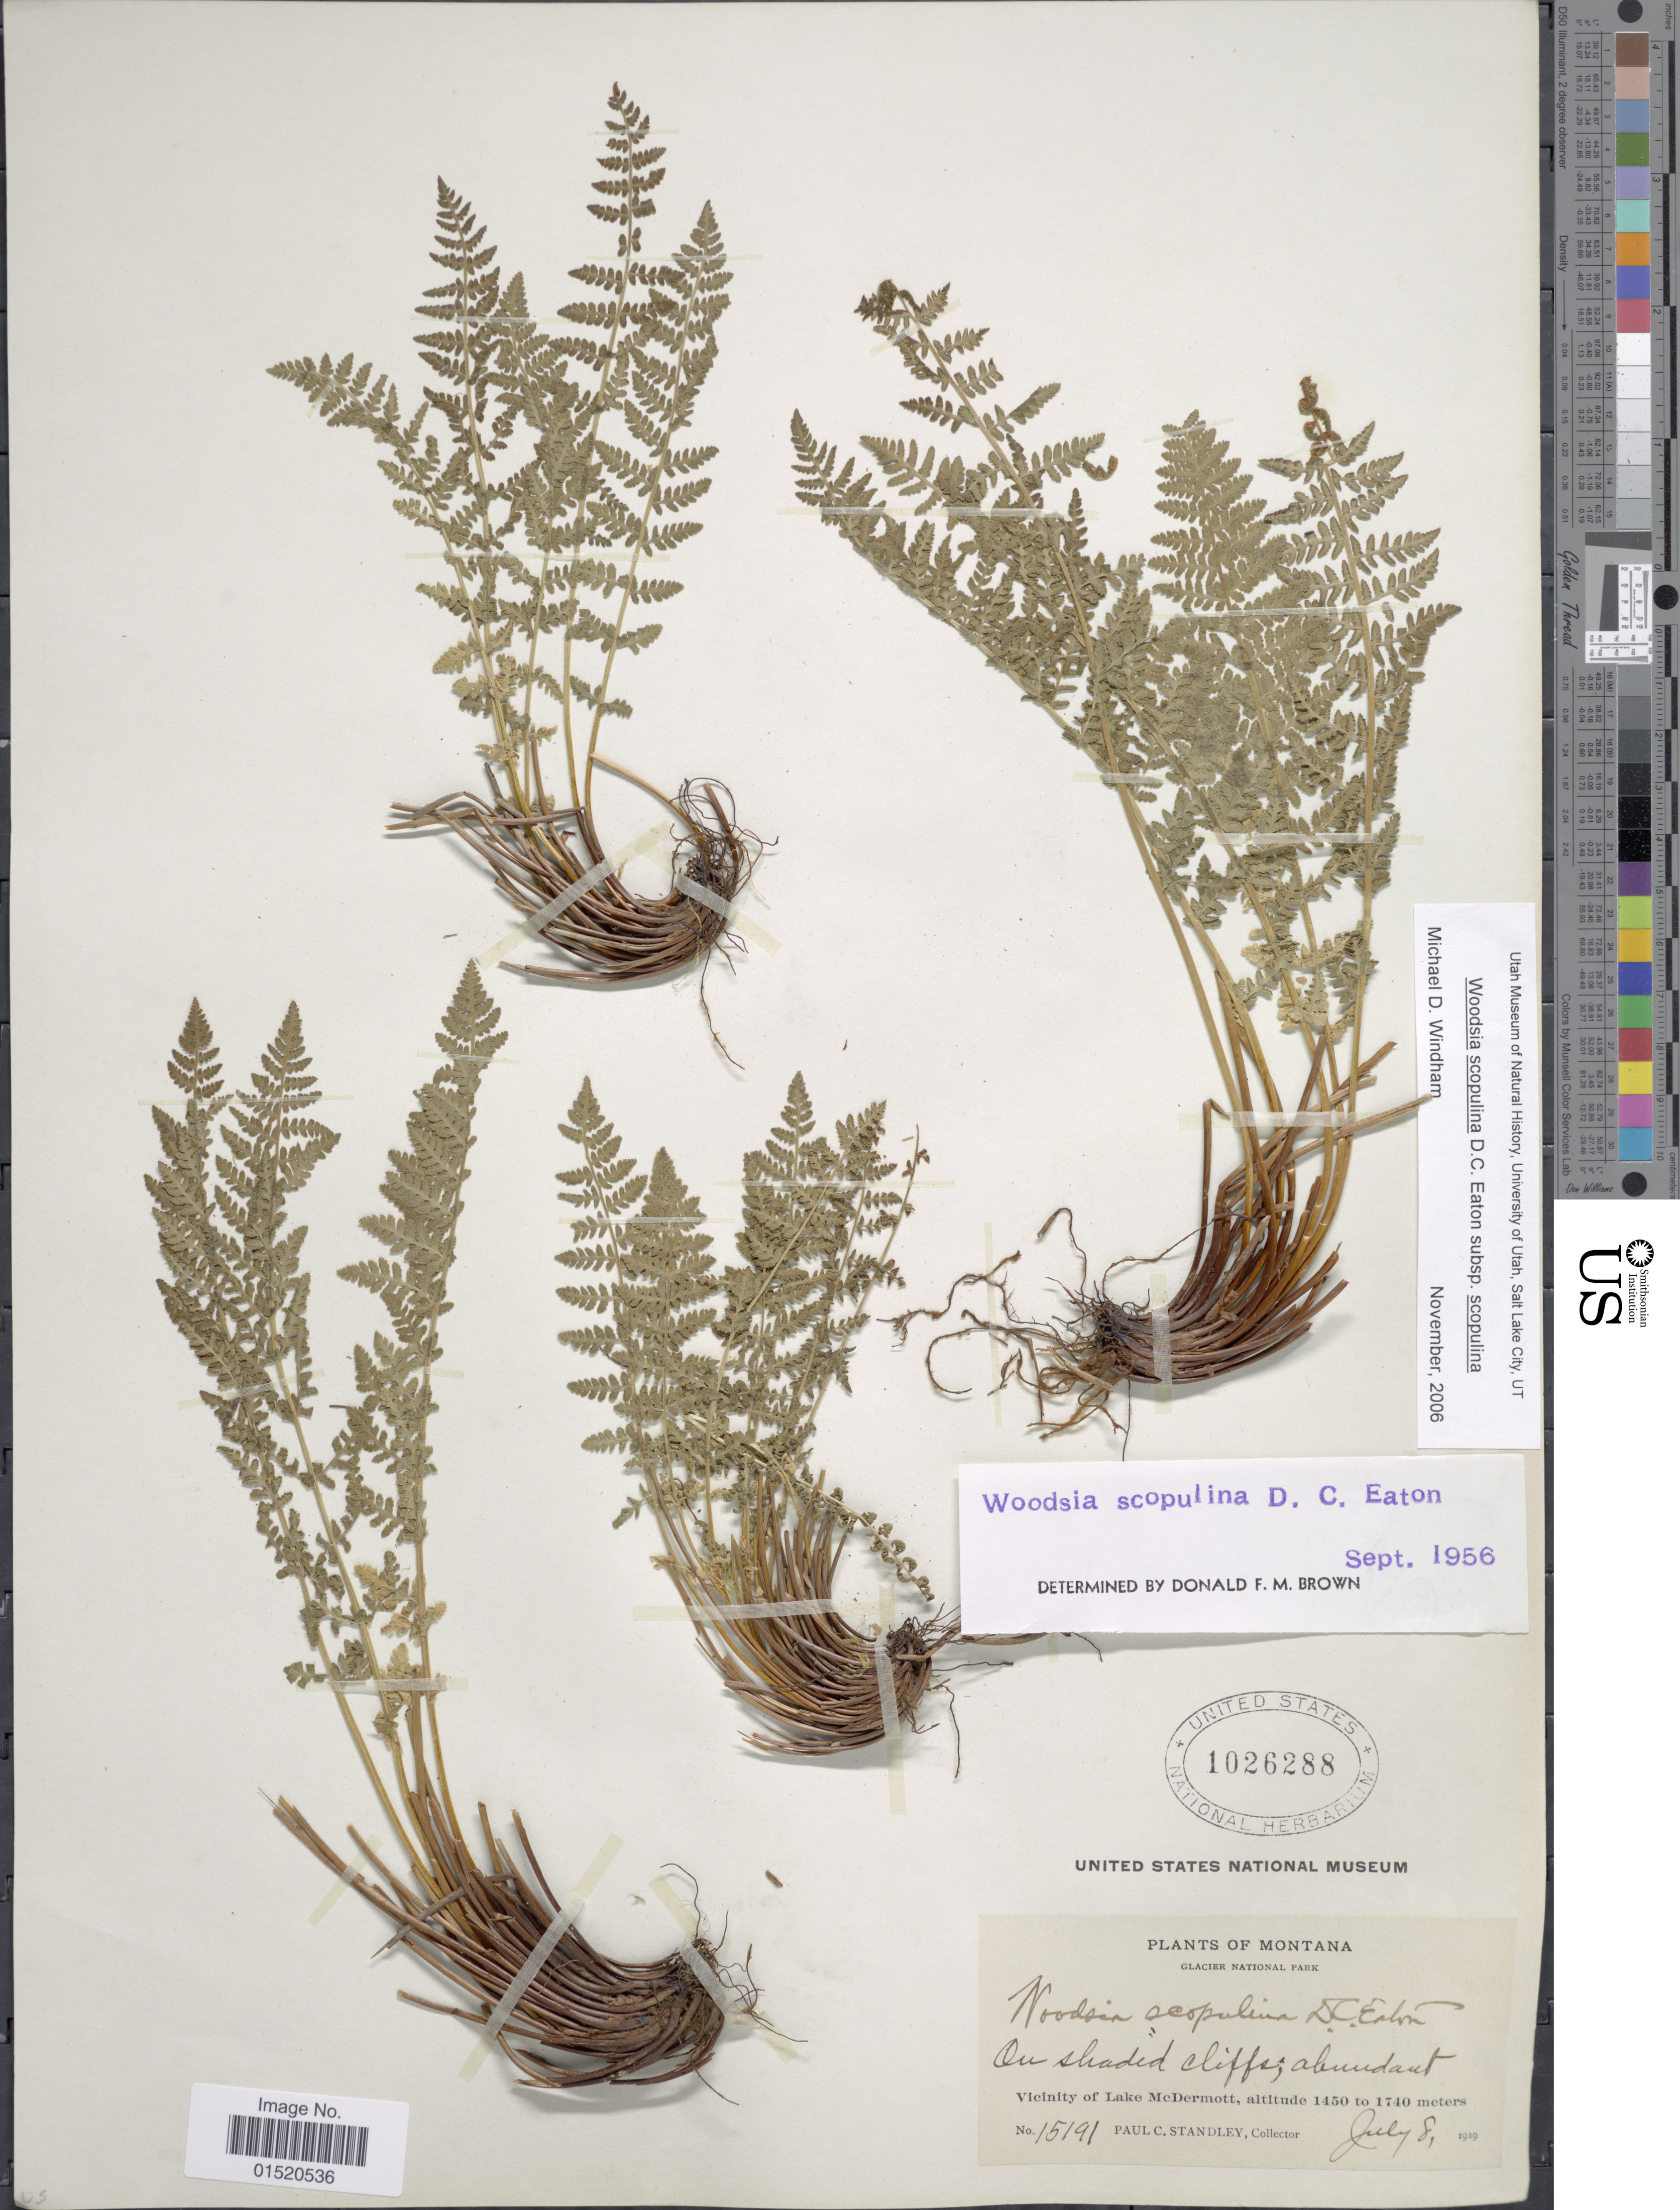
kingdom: Plantae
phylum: Tracheophyta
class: Polypodiopsida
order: Polypodiales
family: Woodsiaceae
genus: Woodsia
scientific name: Woodsia scopulina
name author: D.C. Eaton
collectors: P. C. Standley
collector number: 15191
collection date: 1919-07-08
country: United States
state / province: Montana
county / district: Glacier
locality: Glacier National Park, Vicinity of Lake McDermott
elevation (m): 1450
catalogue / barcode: US 1026288